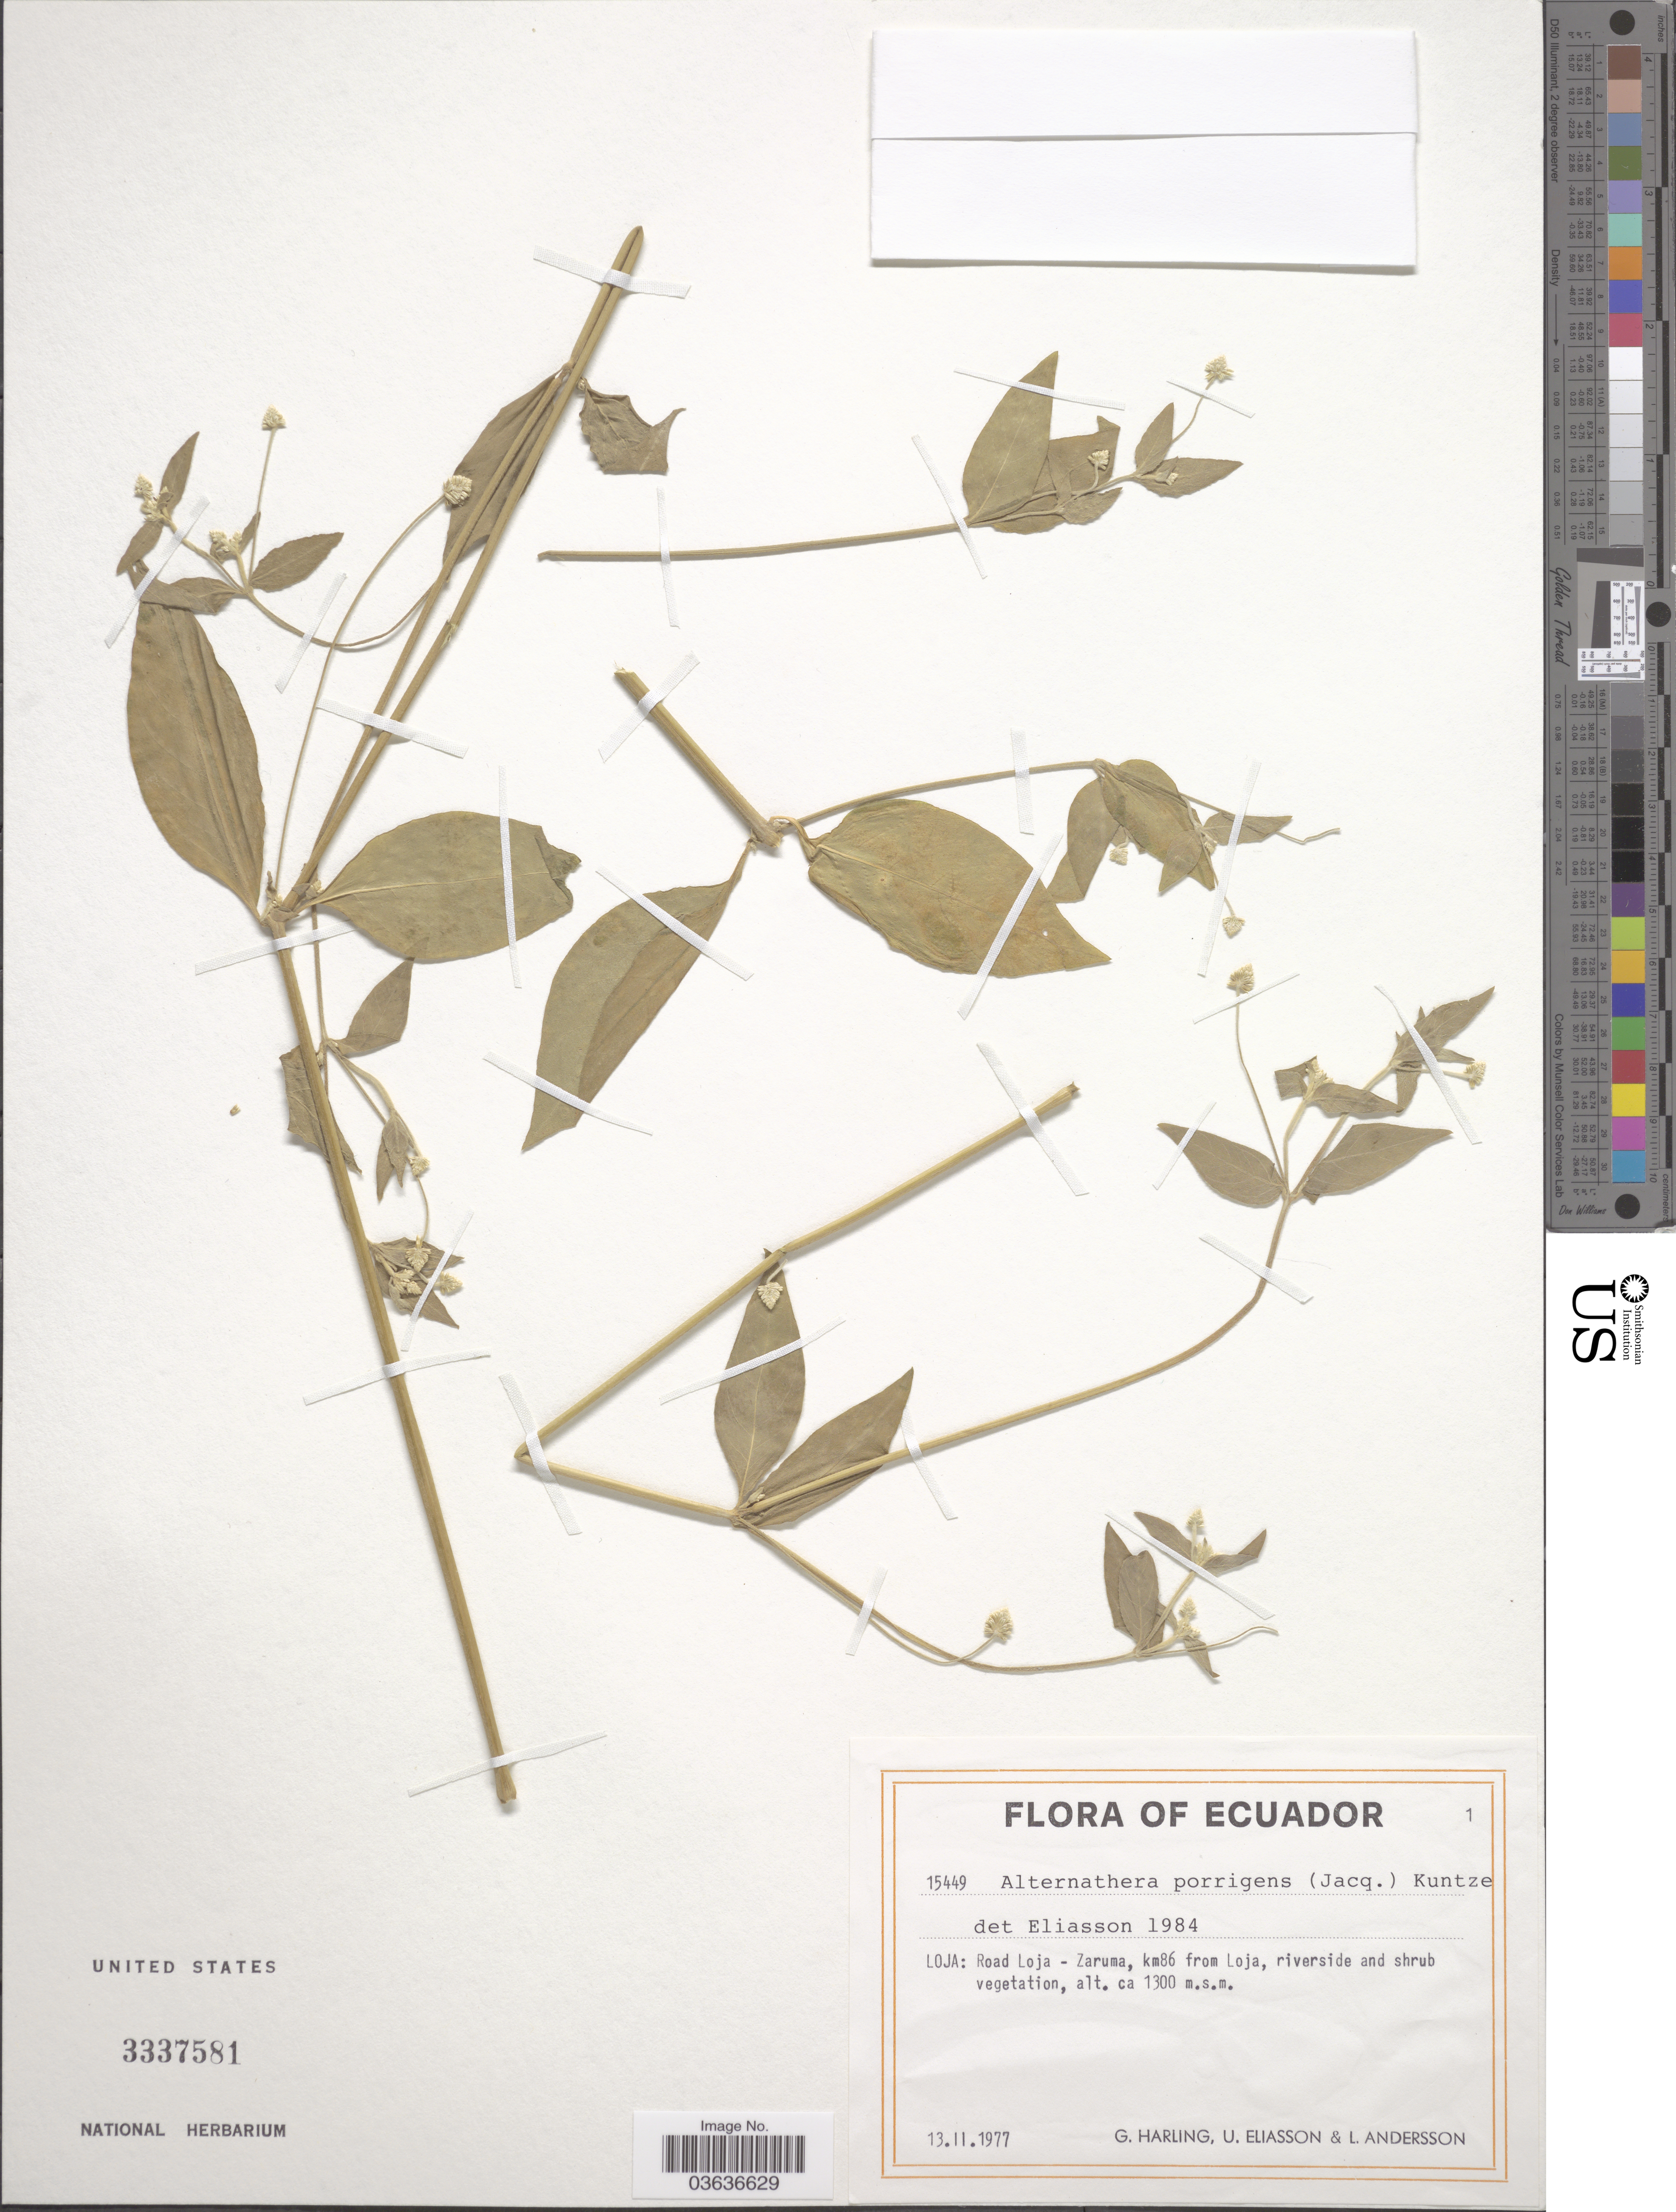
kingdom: Plantae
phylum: Tracheophyta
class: Magnoliopsida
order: Caryophyllales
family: Amaranthaceae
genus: Alternanthera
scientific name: Alternanthera porrigens var. porrigens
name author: (Jacq.) Kuntze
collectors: G. Harling, U. Eliasson & L. Andersson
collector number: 15449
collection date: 1977-02-13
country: Ecuador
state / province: Loja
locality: Road Loja - Zaruma, km86 from Loja.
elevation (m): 1300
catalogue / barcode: US 3337581